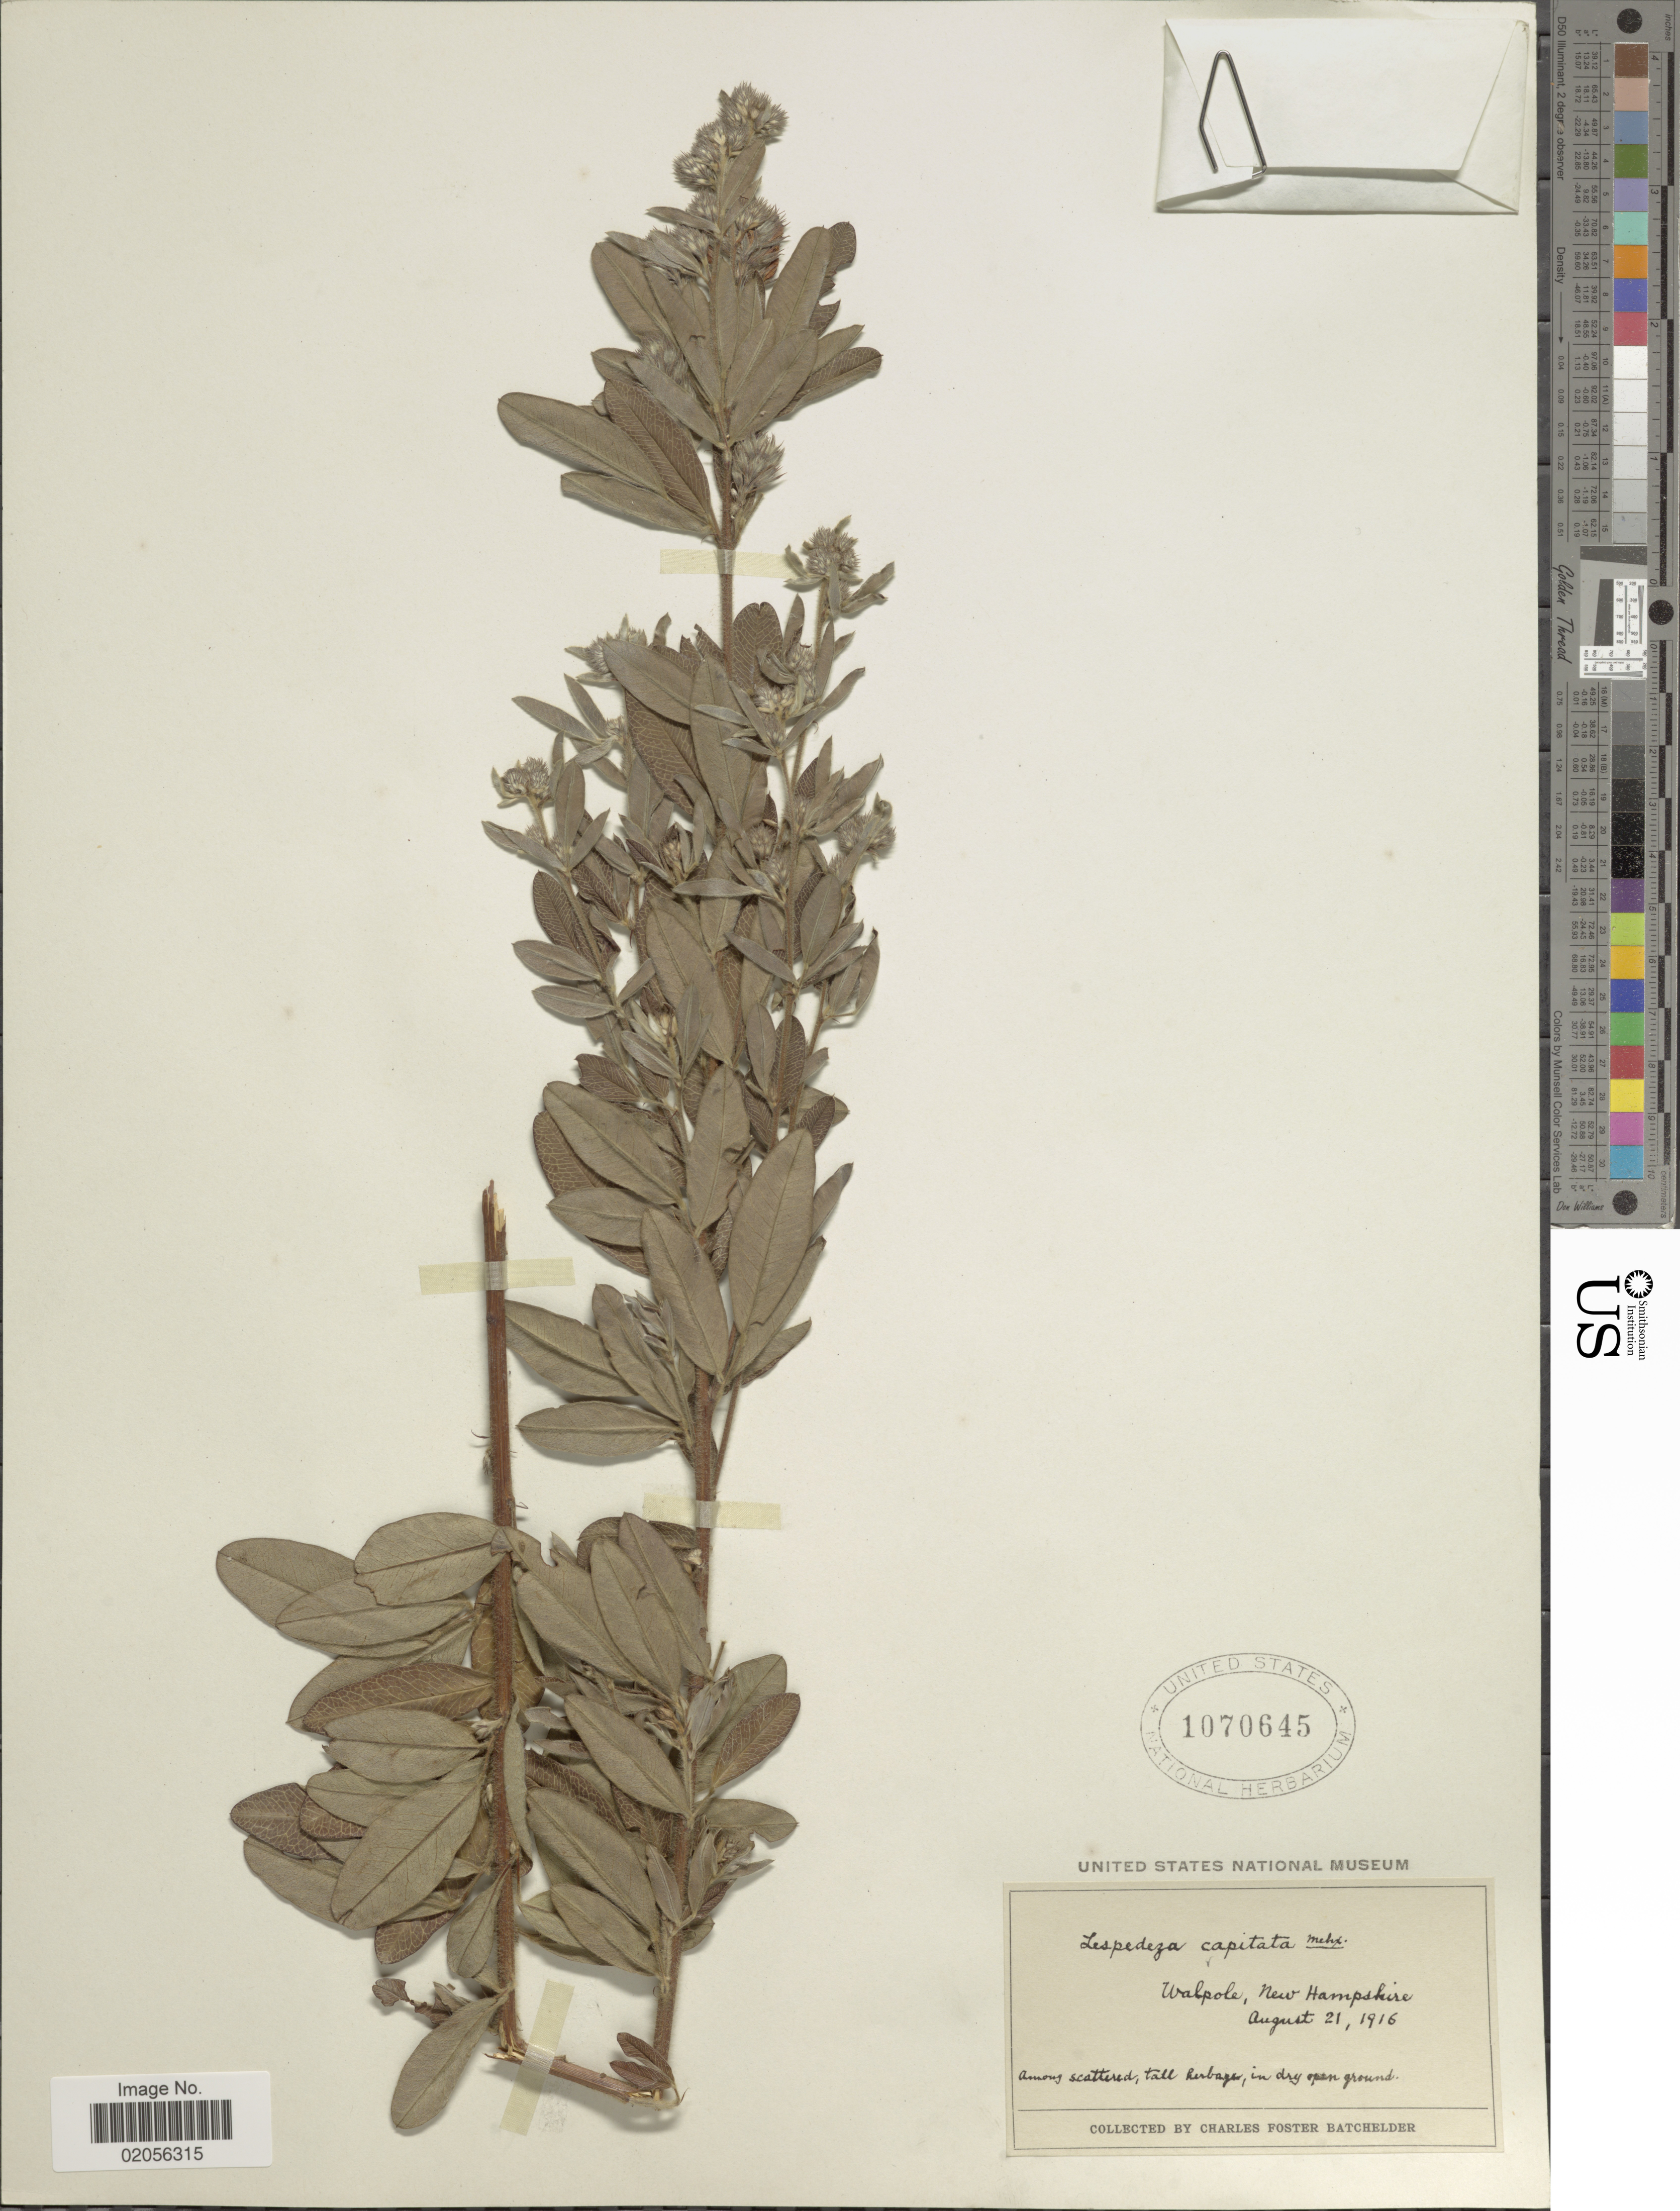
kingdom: Plantae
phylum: Tracheophyta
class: Magnoliopsida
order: Fabales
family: Fabaceae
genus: Lespedeza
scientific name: Lespedeza capitata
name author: Michx.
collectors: C. Batchelder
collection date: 1916-08-21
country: United States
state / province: New Hampshire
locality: Walpole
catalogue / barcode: US 1070645